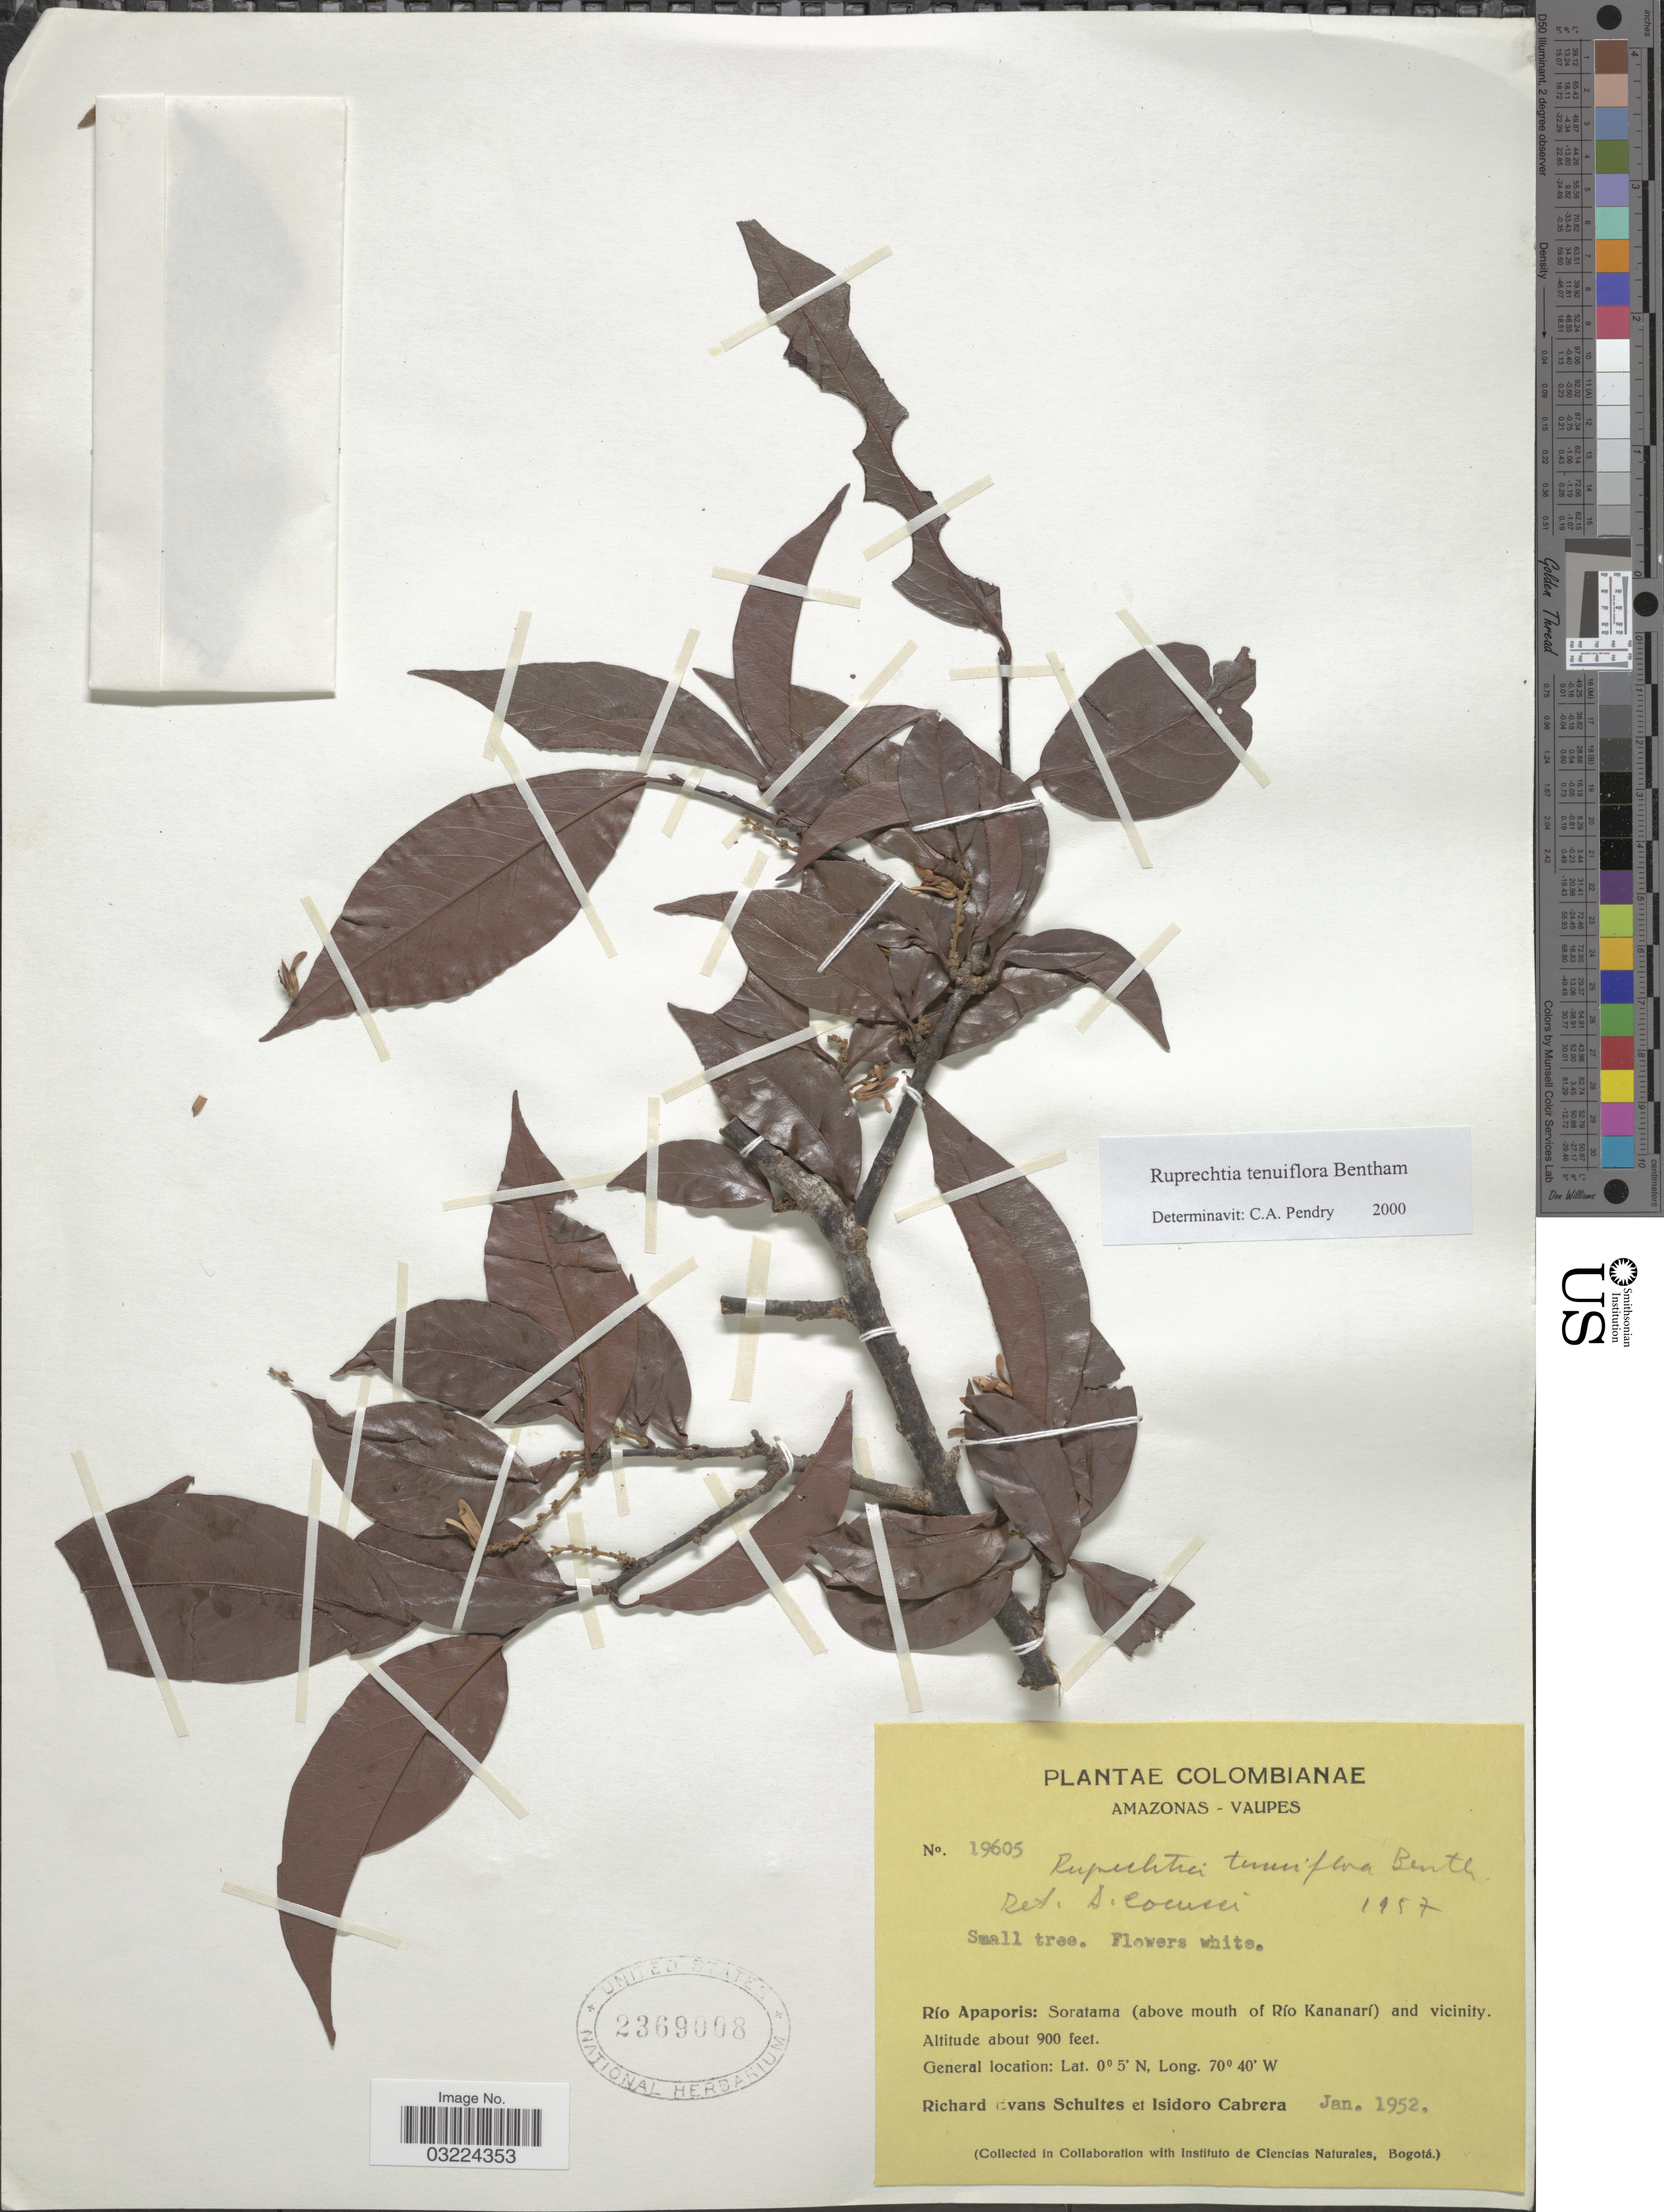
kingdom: Plantae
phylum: Tracheophyta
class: Magnoliopsida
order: Caryophyllales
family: Polygonaceae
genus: Ruprechtia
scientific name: Ruprechtia tenuiflora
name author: Benth.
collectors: R. E. Schultes & I. Cabrera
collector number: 19605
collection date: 1952-01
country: Colombia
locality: Amazonas-Vaupes. Río Apaporis: Soratama (above mouth of Río Kananarí) and vicinity.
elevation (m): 274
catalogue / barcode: US 2369008